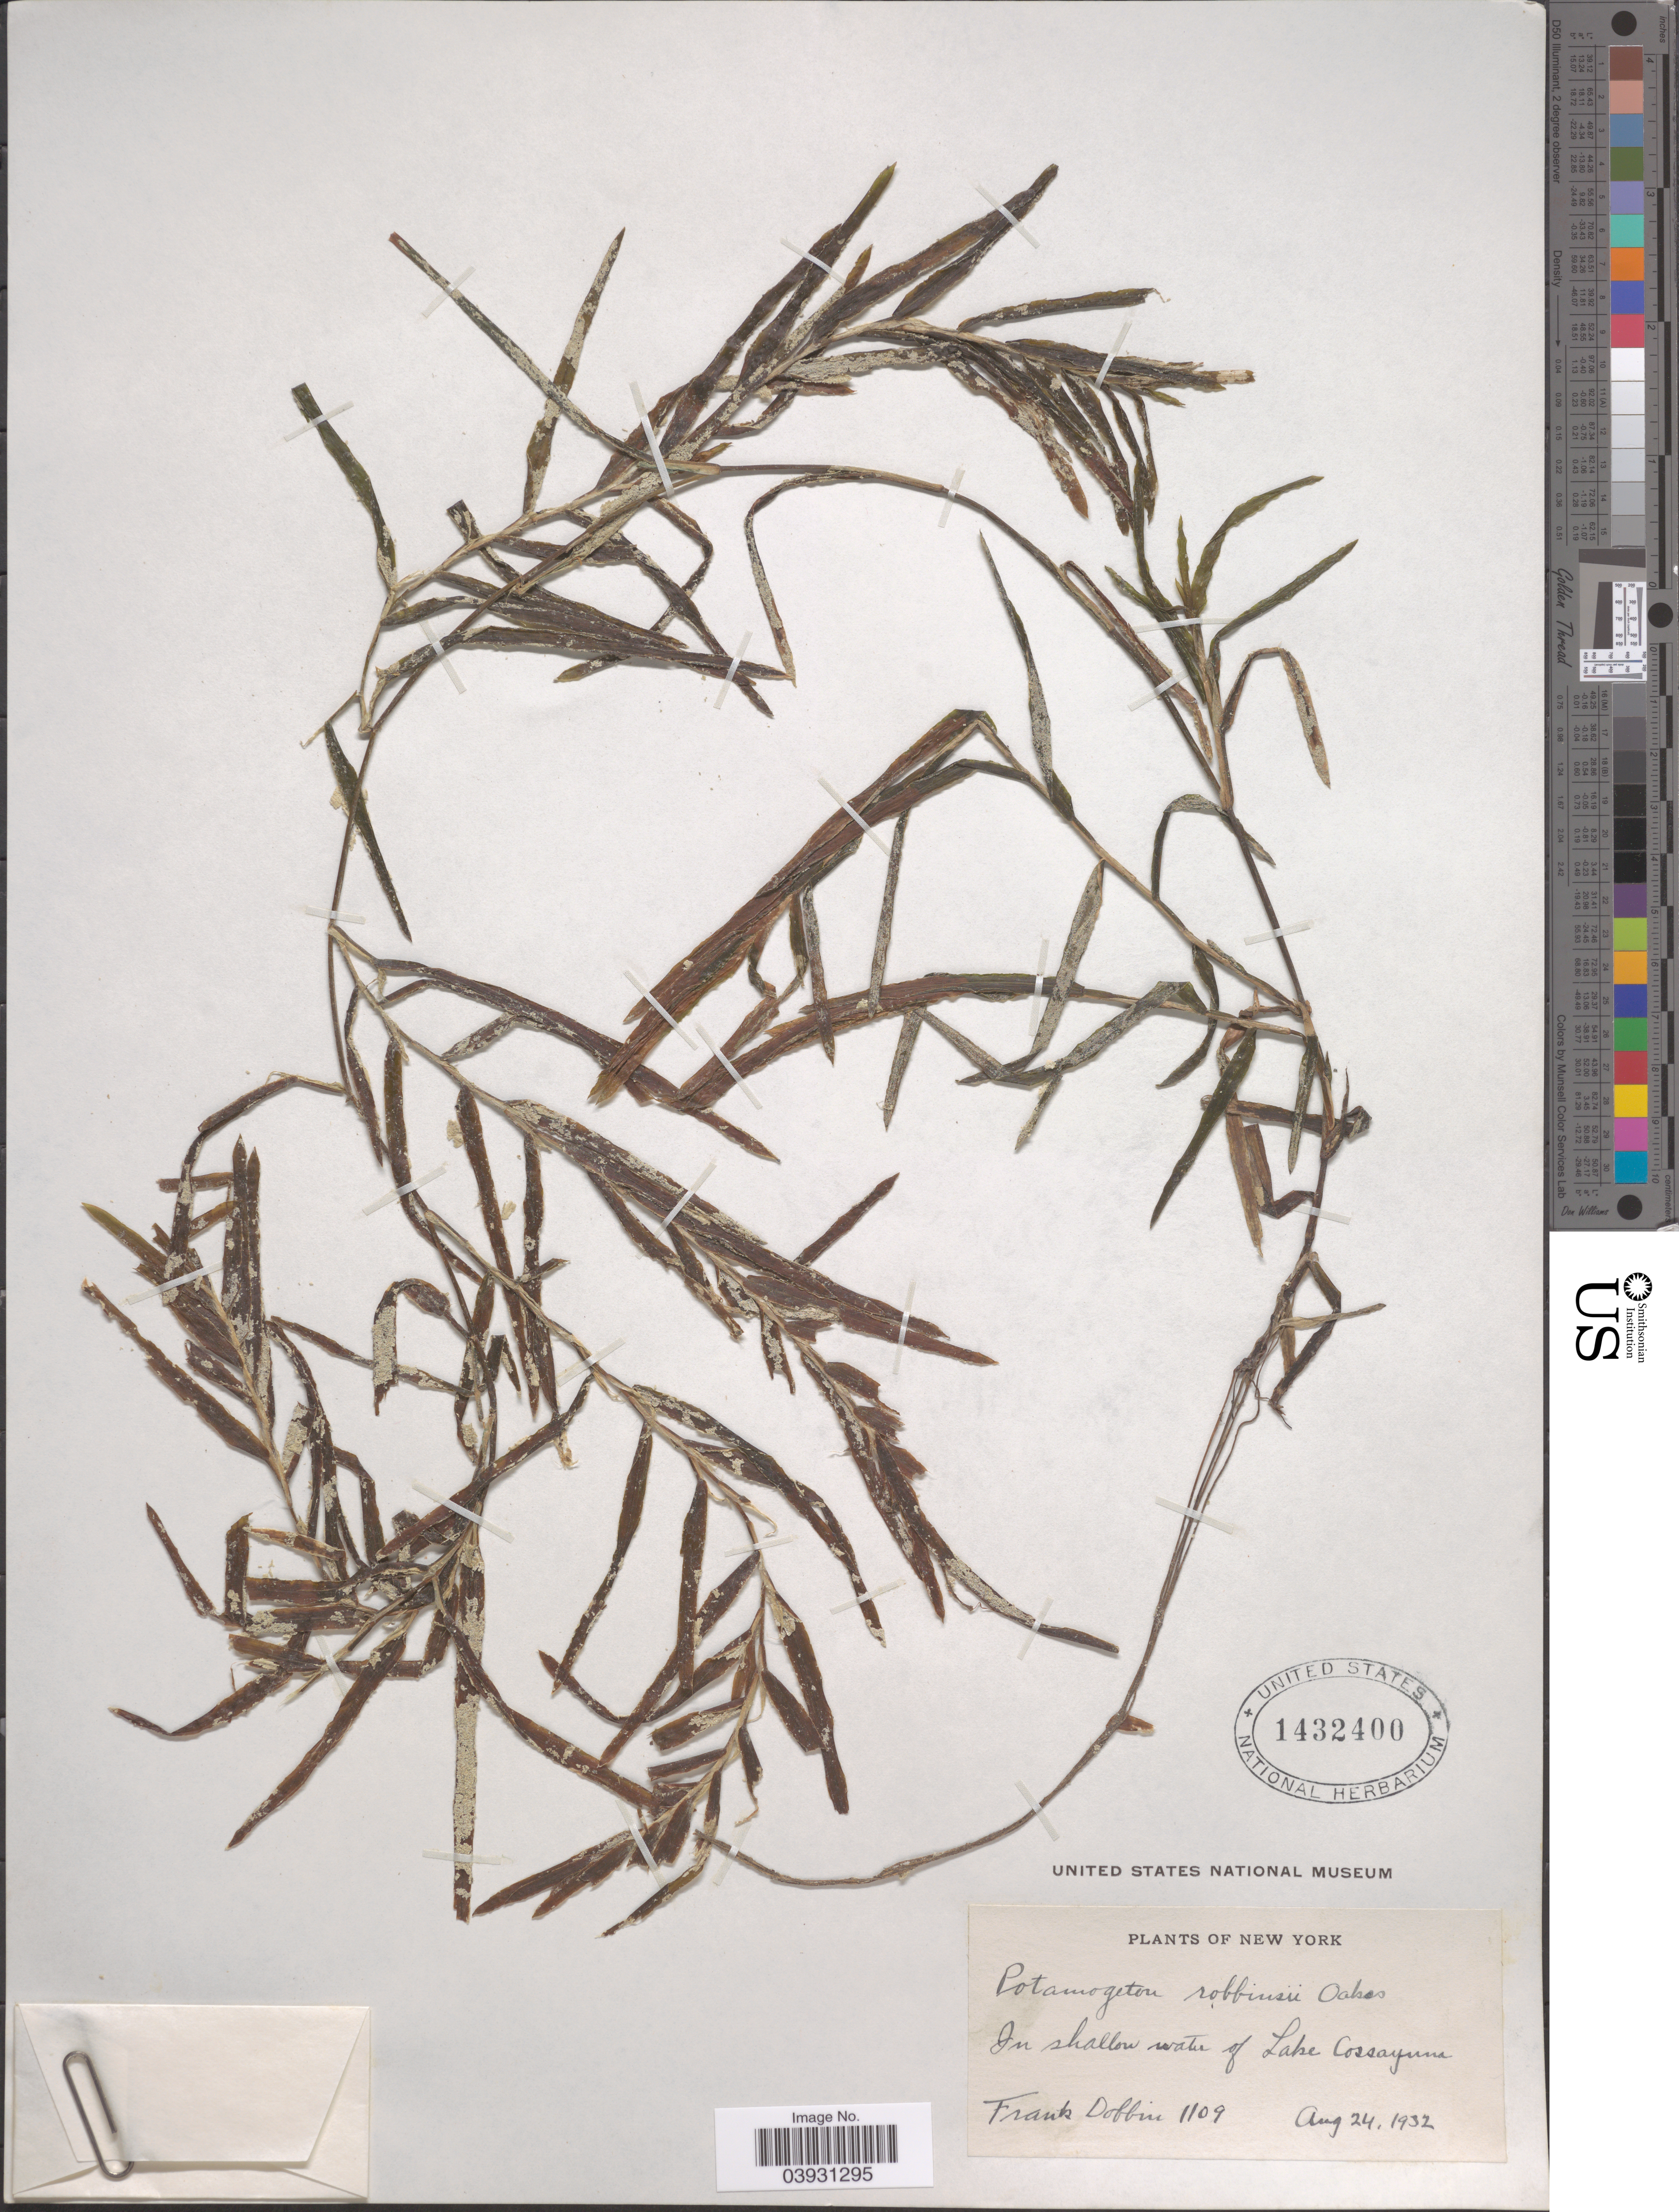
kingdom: Plantae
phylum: Tracheophyta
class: Liliopsida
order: Alismatales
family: Potamogetonaceae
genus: Potamogeton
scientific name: Potamogeton robbinsii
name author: Oakes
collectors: F. Dobbin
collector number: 1109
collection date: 1932-08-24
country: United States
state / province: New York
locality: In shallow water of Lake Cossayuna.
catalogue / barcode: US 1432400